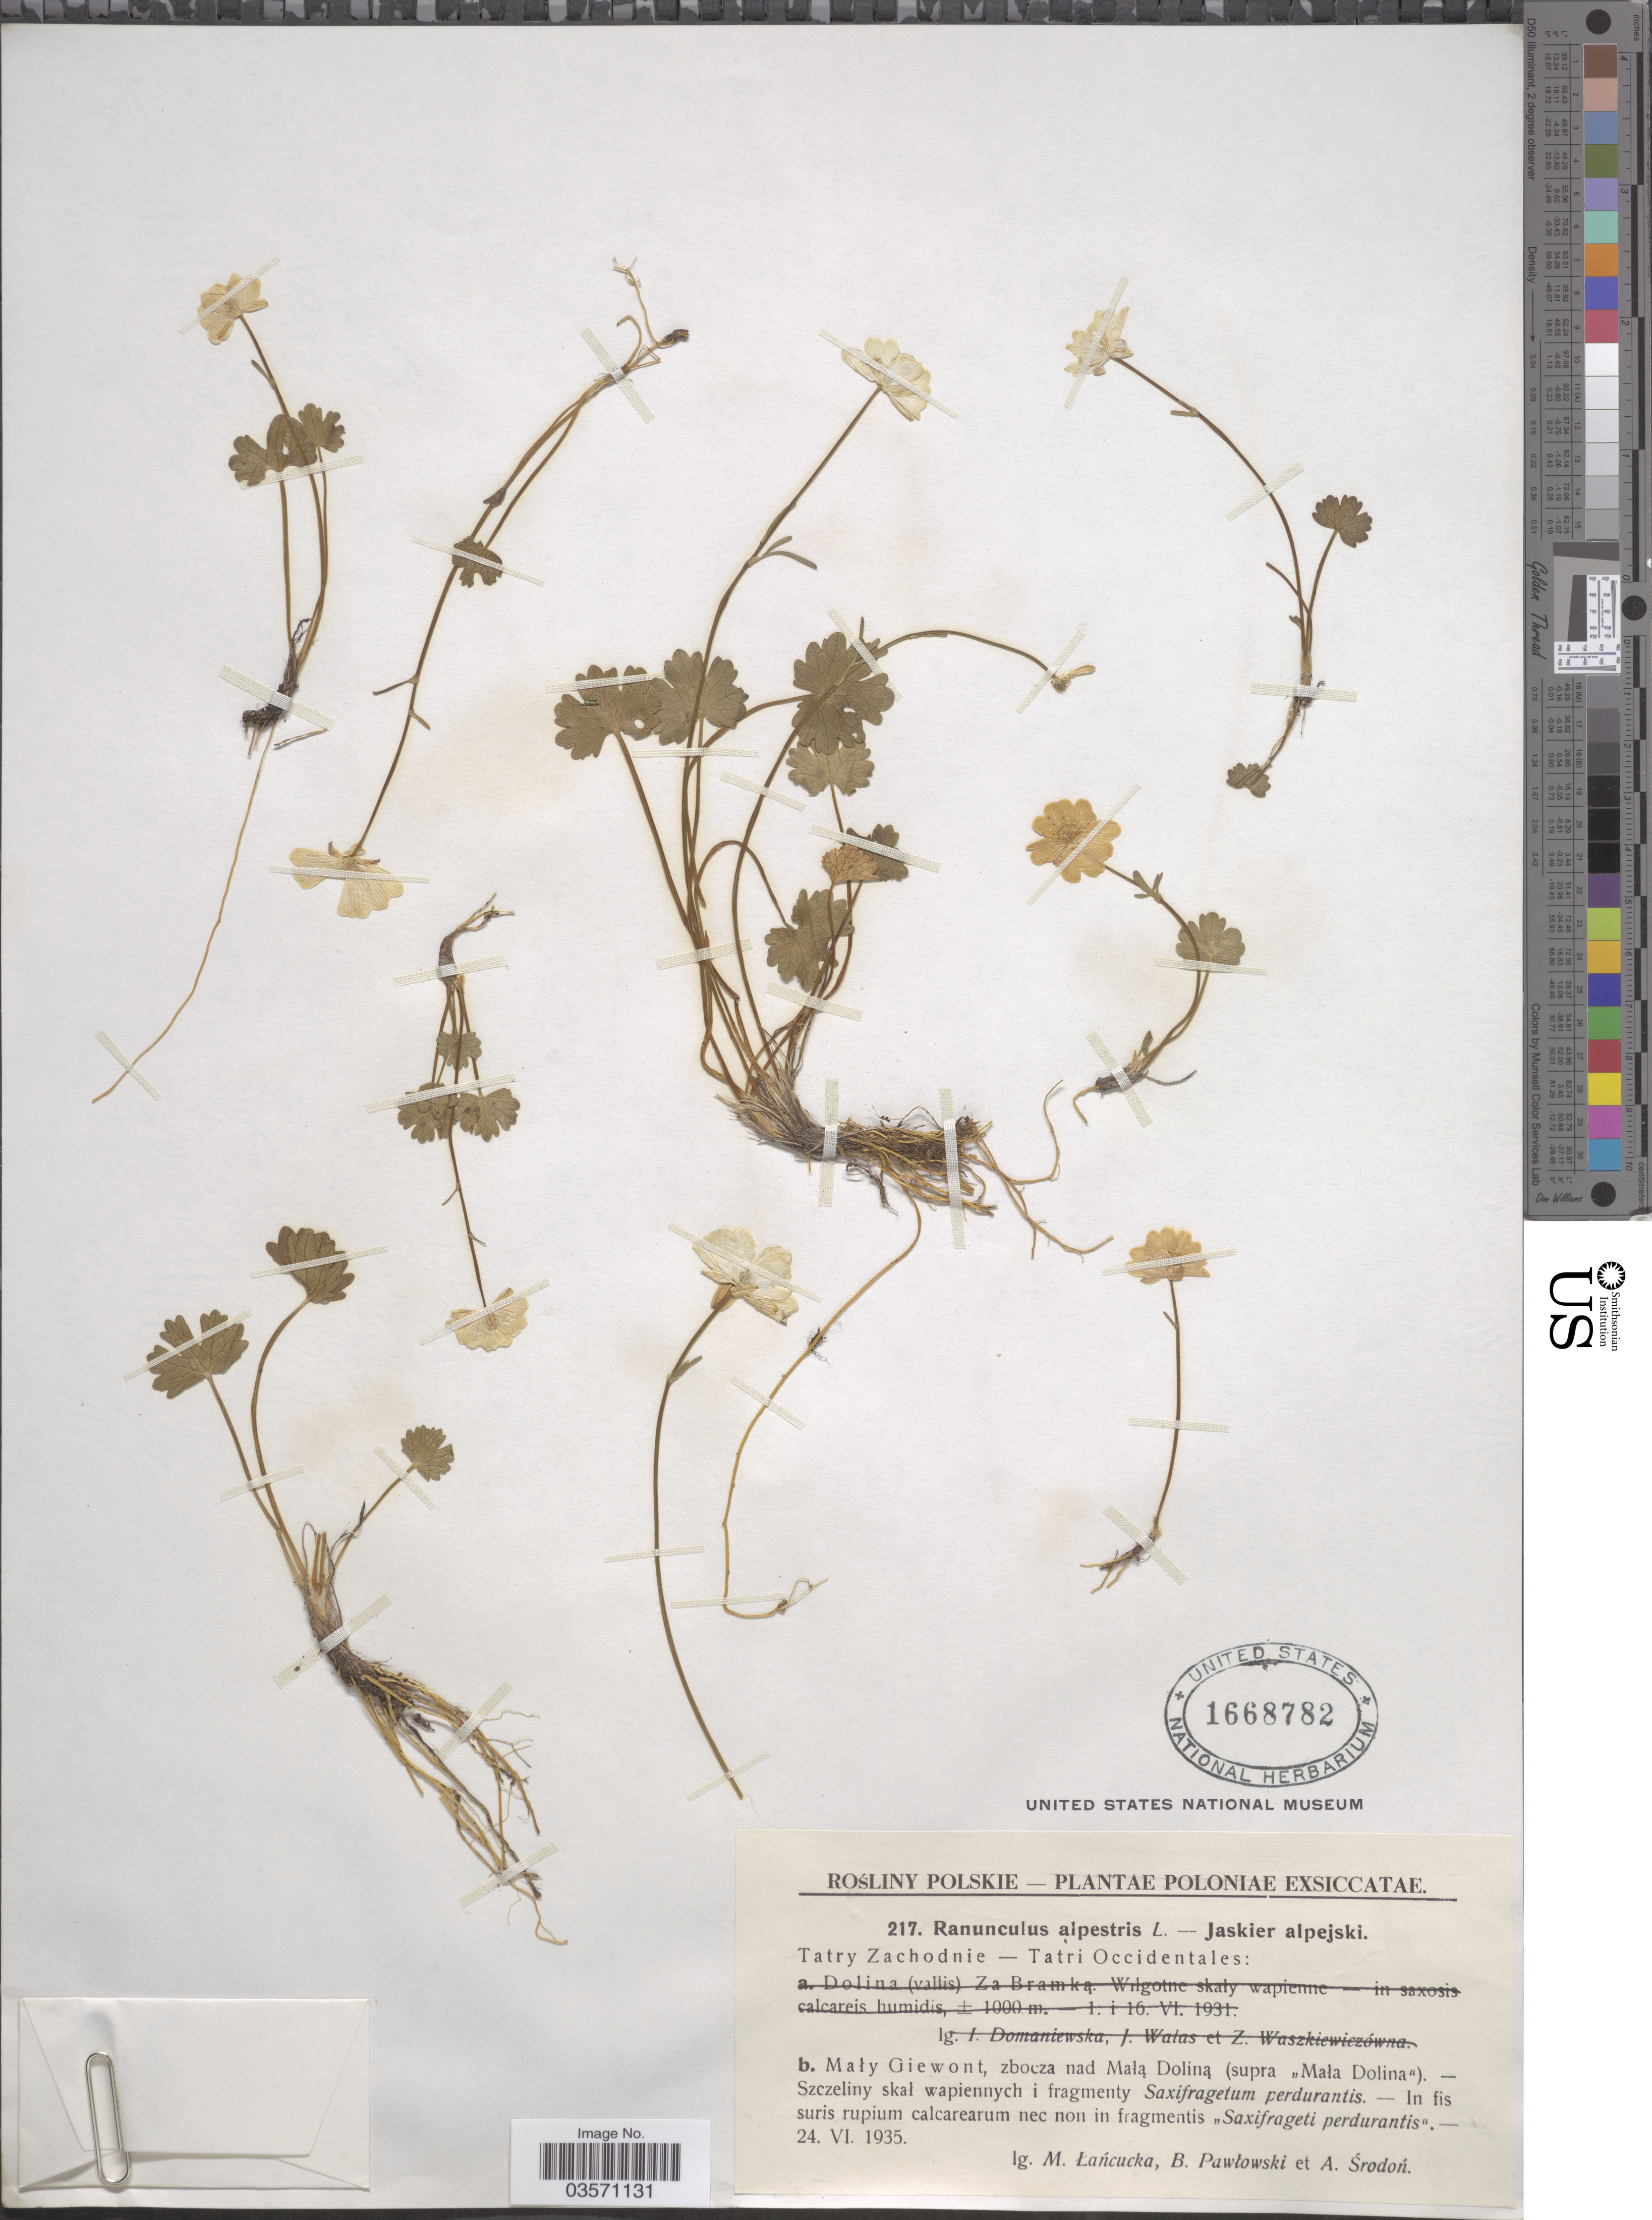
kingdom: Plantae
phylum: Tracheophyta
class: Magnoliopsida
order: Ranunculales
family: Ranunculaceae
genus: Ranunculus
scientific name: Ranunculus alpestris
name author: L.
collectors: M. Lancucka, B. Pawlowski & A. Srodon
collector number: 217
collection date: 1935-06-24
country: Poland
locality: Poloniæ. Maly Giewont, zbocza nad Mala Dolina (supra "Mala Dolina").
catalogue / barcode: US 1668782